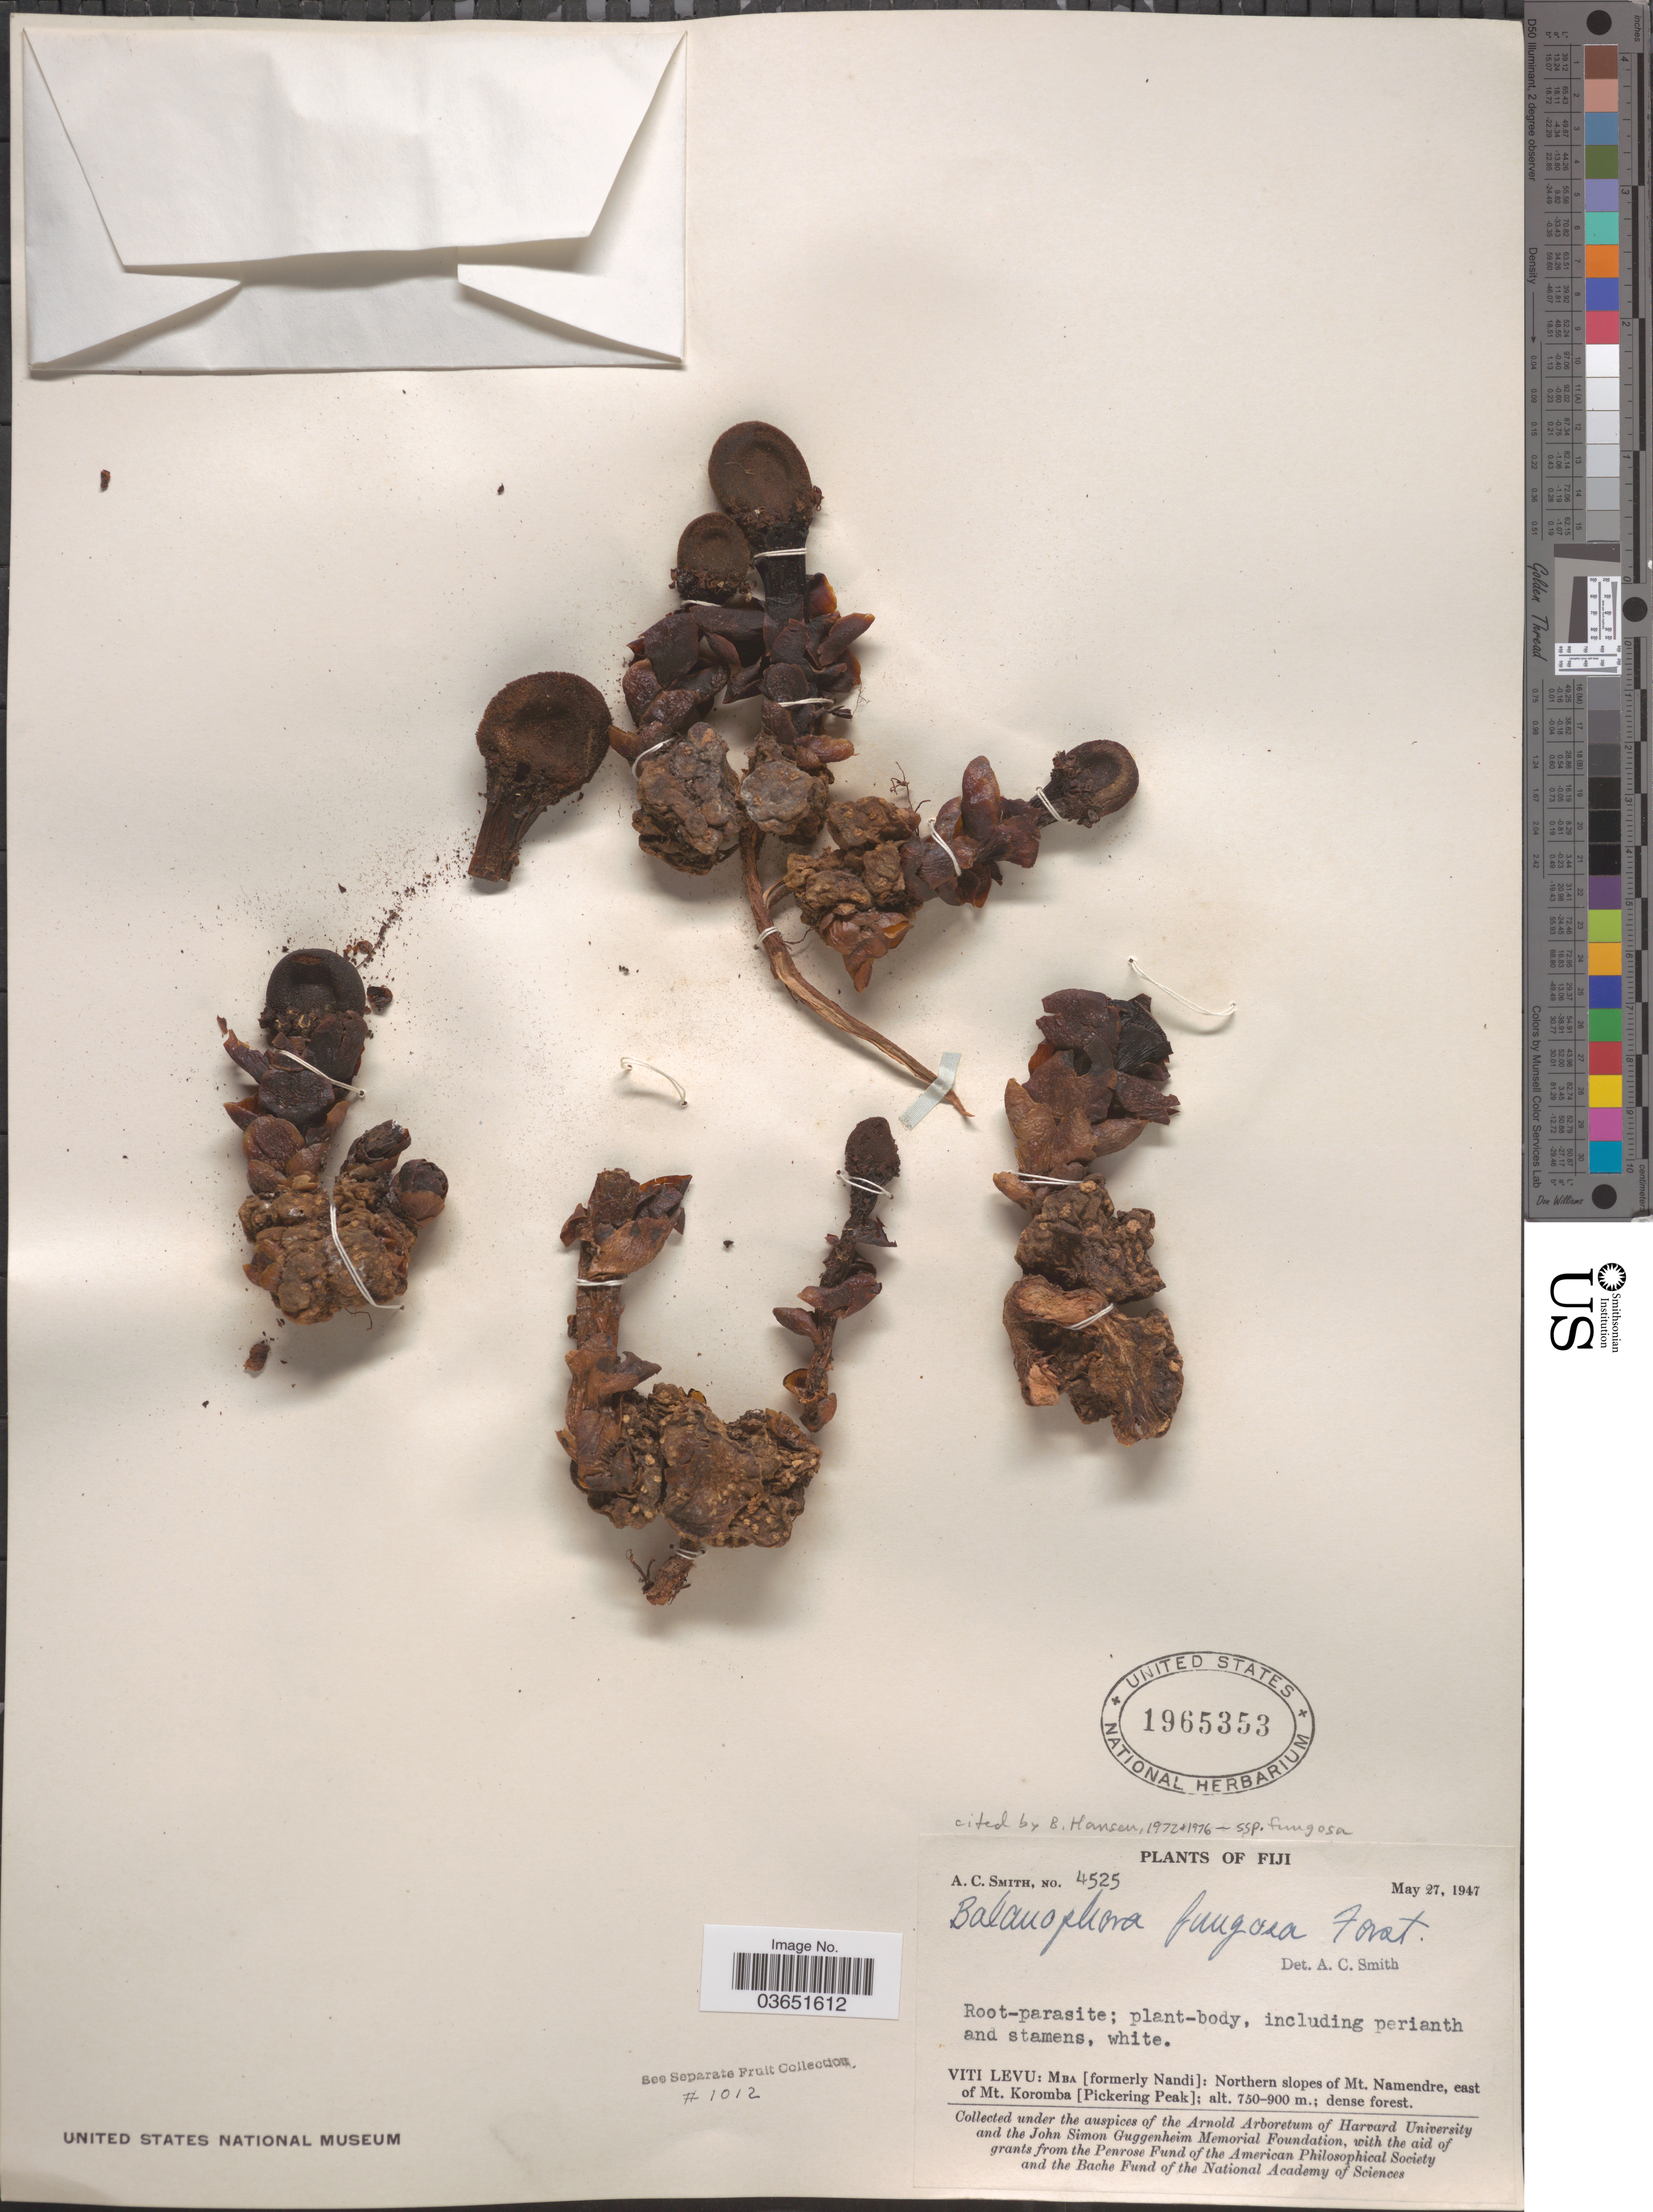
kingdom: Plantae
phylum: Tracheophyta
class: Magnoliopsida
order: Santalales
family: Balanophoraceae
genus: Balanophora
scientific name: Balanophora fungosa subsp. fungosa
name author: J.R. Forst. & G. Forst.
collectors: A. C. Smith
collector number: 4525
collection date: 1947-05-27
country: Fiji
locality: Viti Levu: Mba [formerly Nandi]: Northern slopes of Mt. Namendre, east of Mt. Koromba [Pickering Peak].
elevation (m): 750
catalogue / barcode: US 1965353